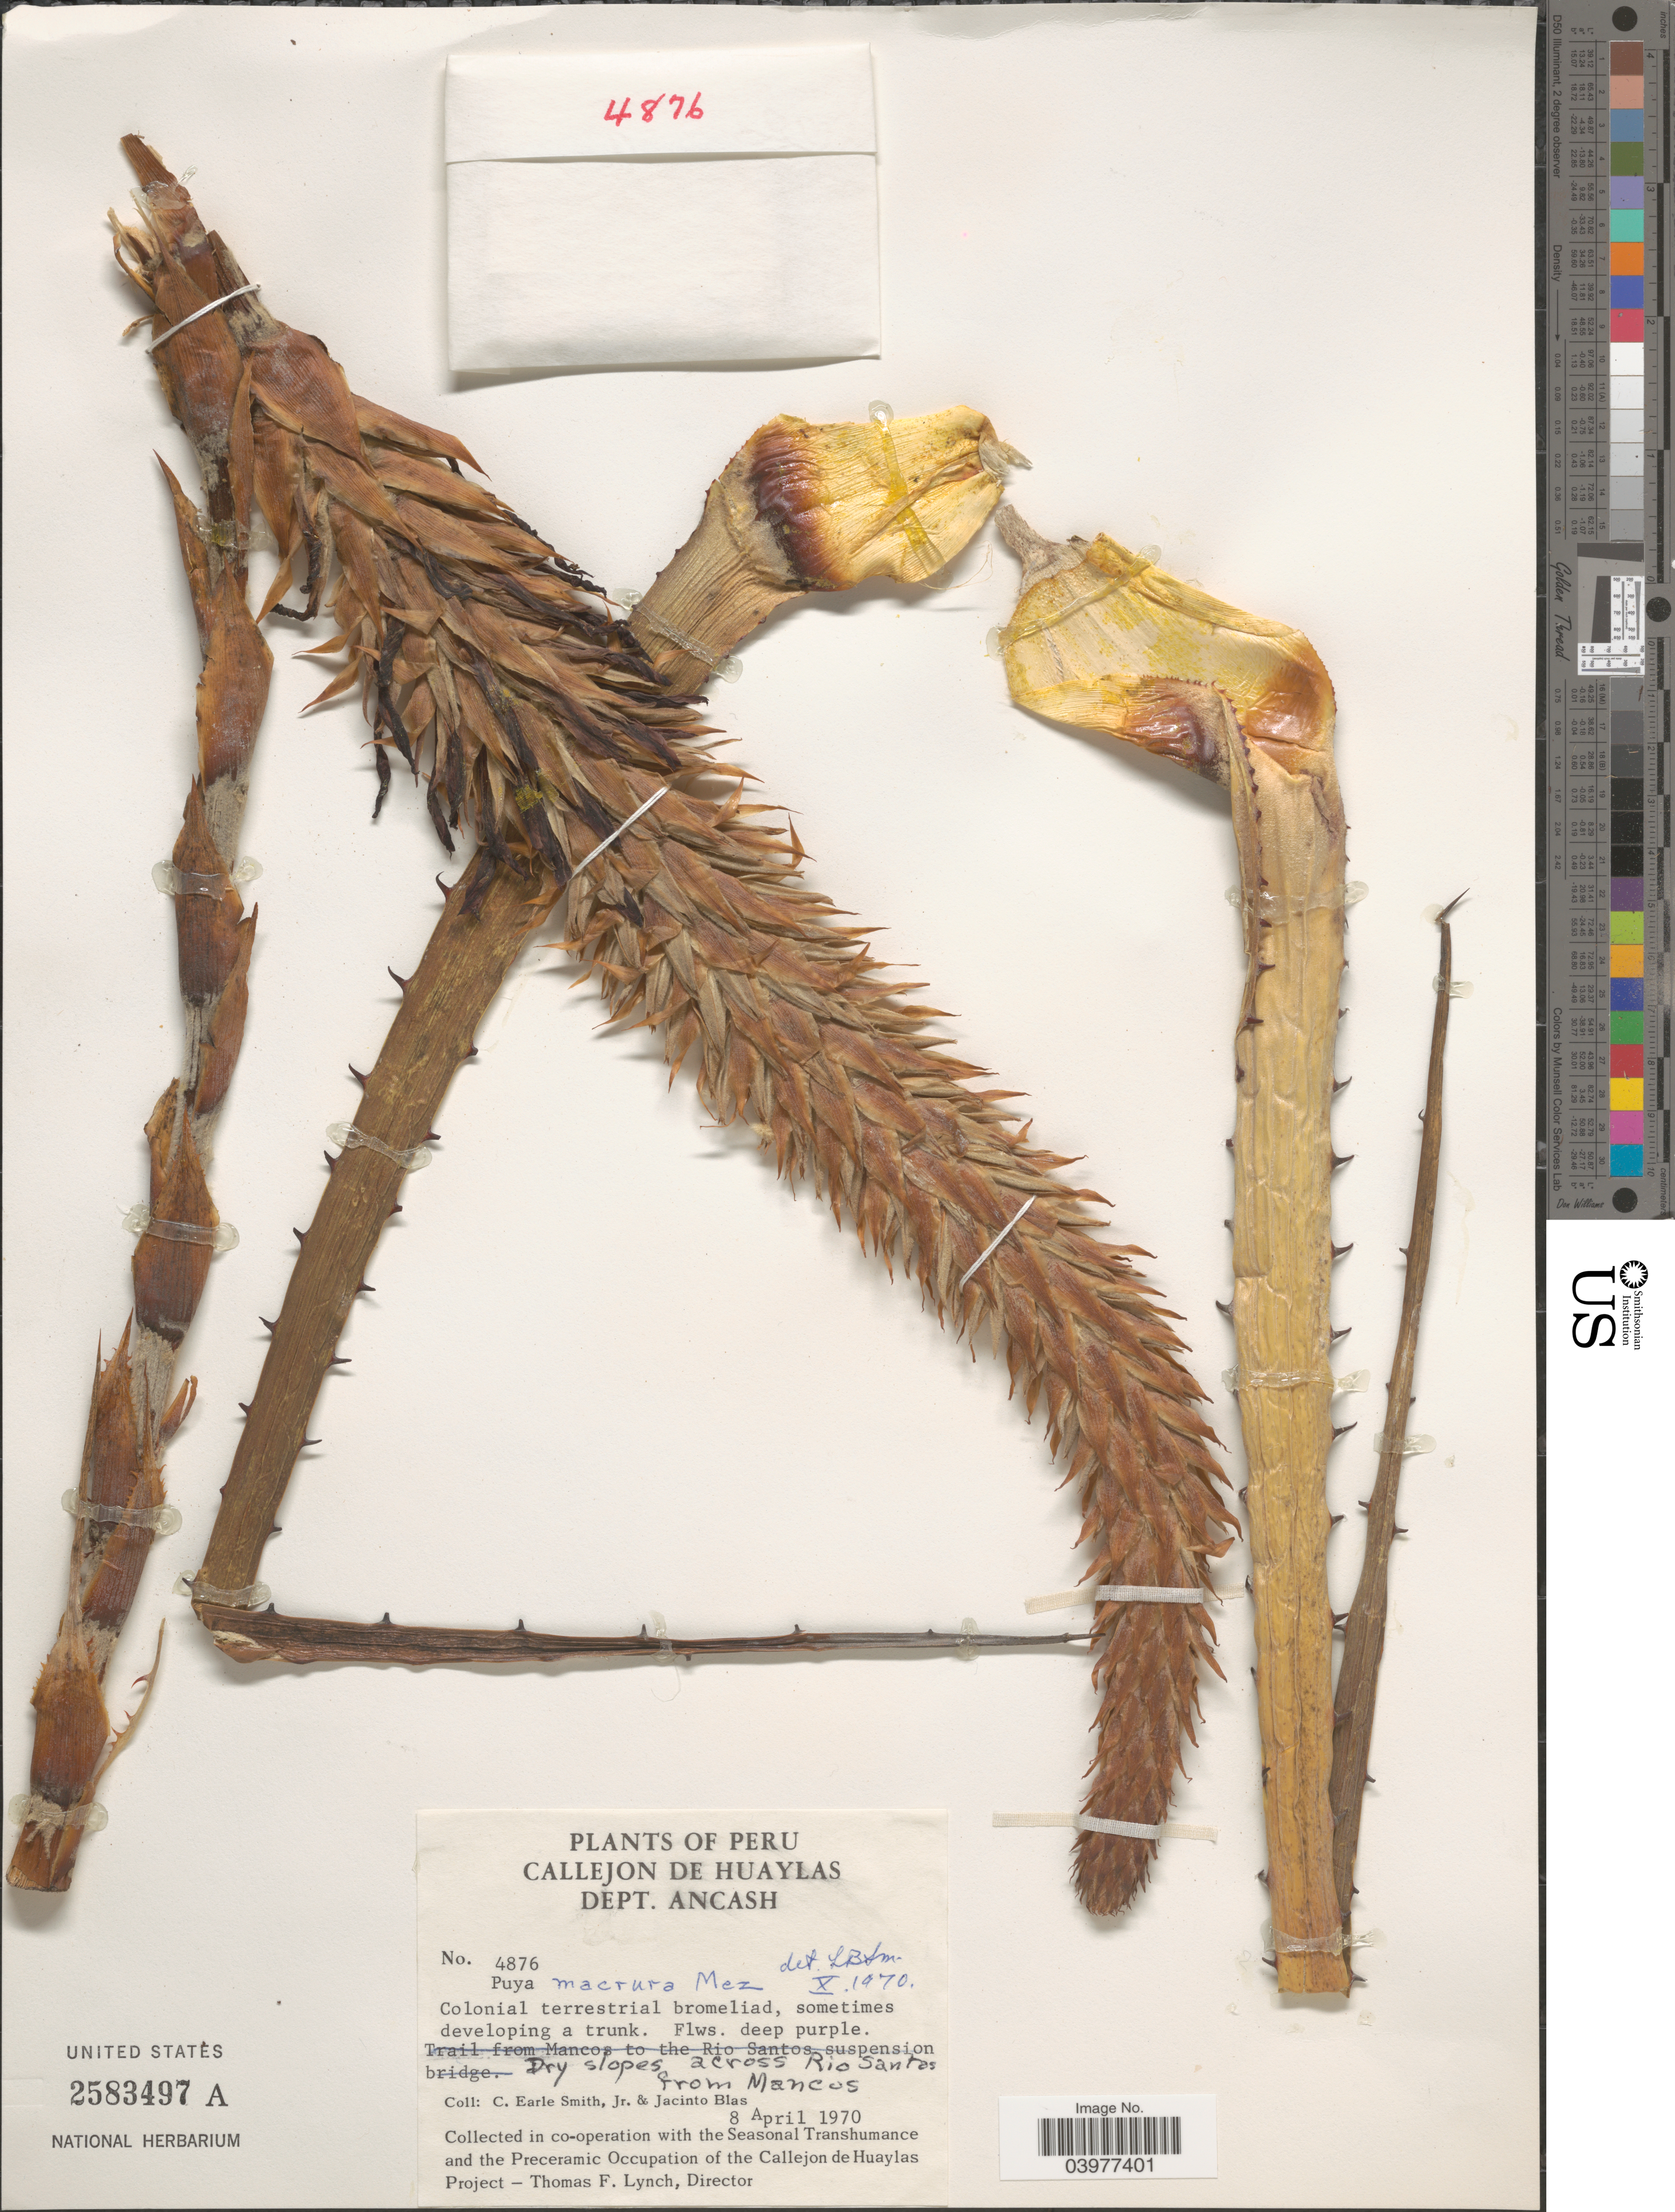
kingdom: Plantae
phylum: Tracheophyta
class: Liliopsida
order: Poales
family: Bromeliaceae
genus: Puya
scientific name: Puya macrura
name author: Mez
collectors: C. E. Smith Jr. & J. Blas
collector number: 4876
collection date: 1970-04-08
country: Peru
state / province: Ancash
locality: Callejon de Huaylas. Dept. Ancash. Dry slopes across Rio Santos from Mancos.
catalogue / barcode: US 2583497A